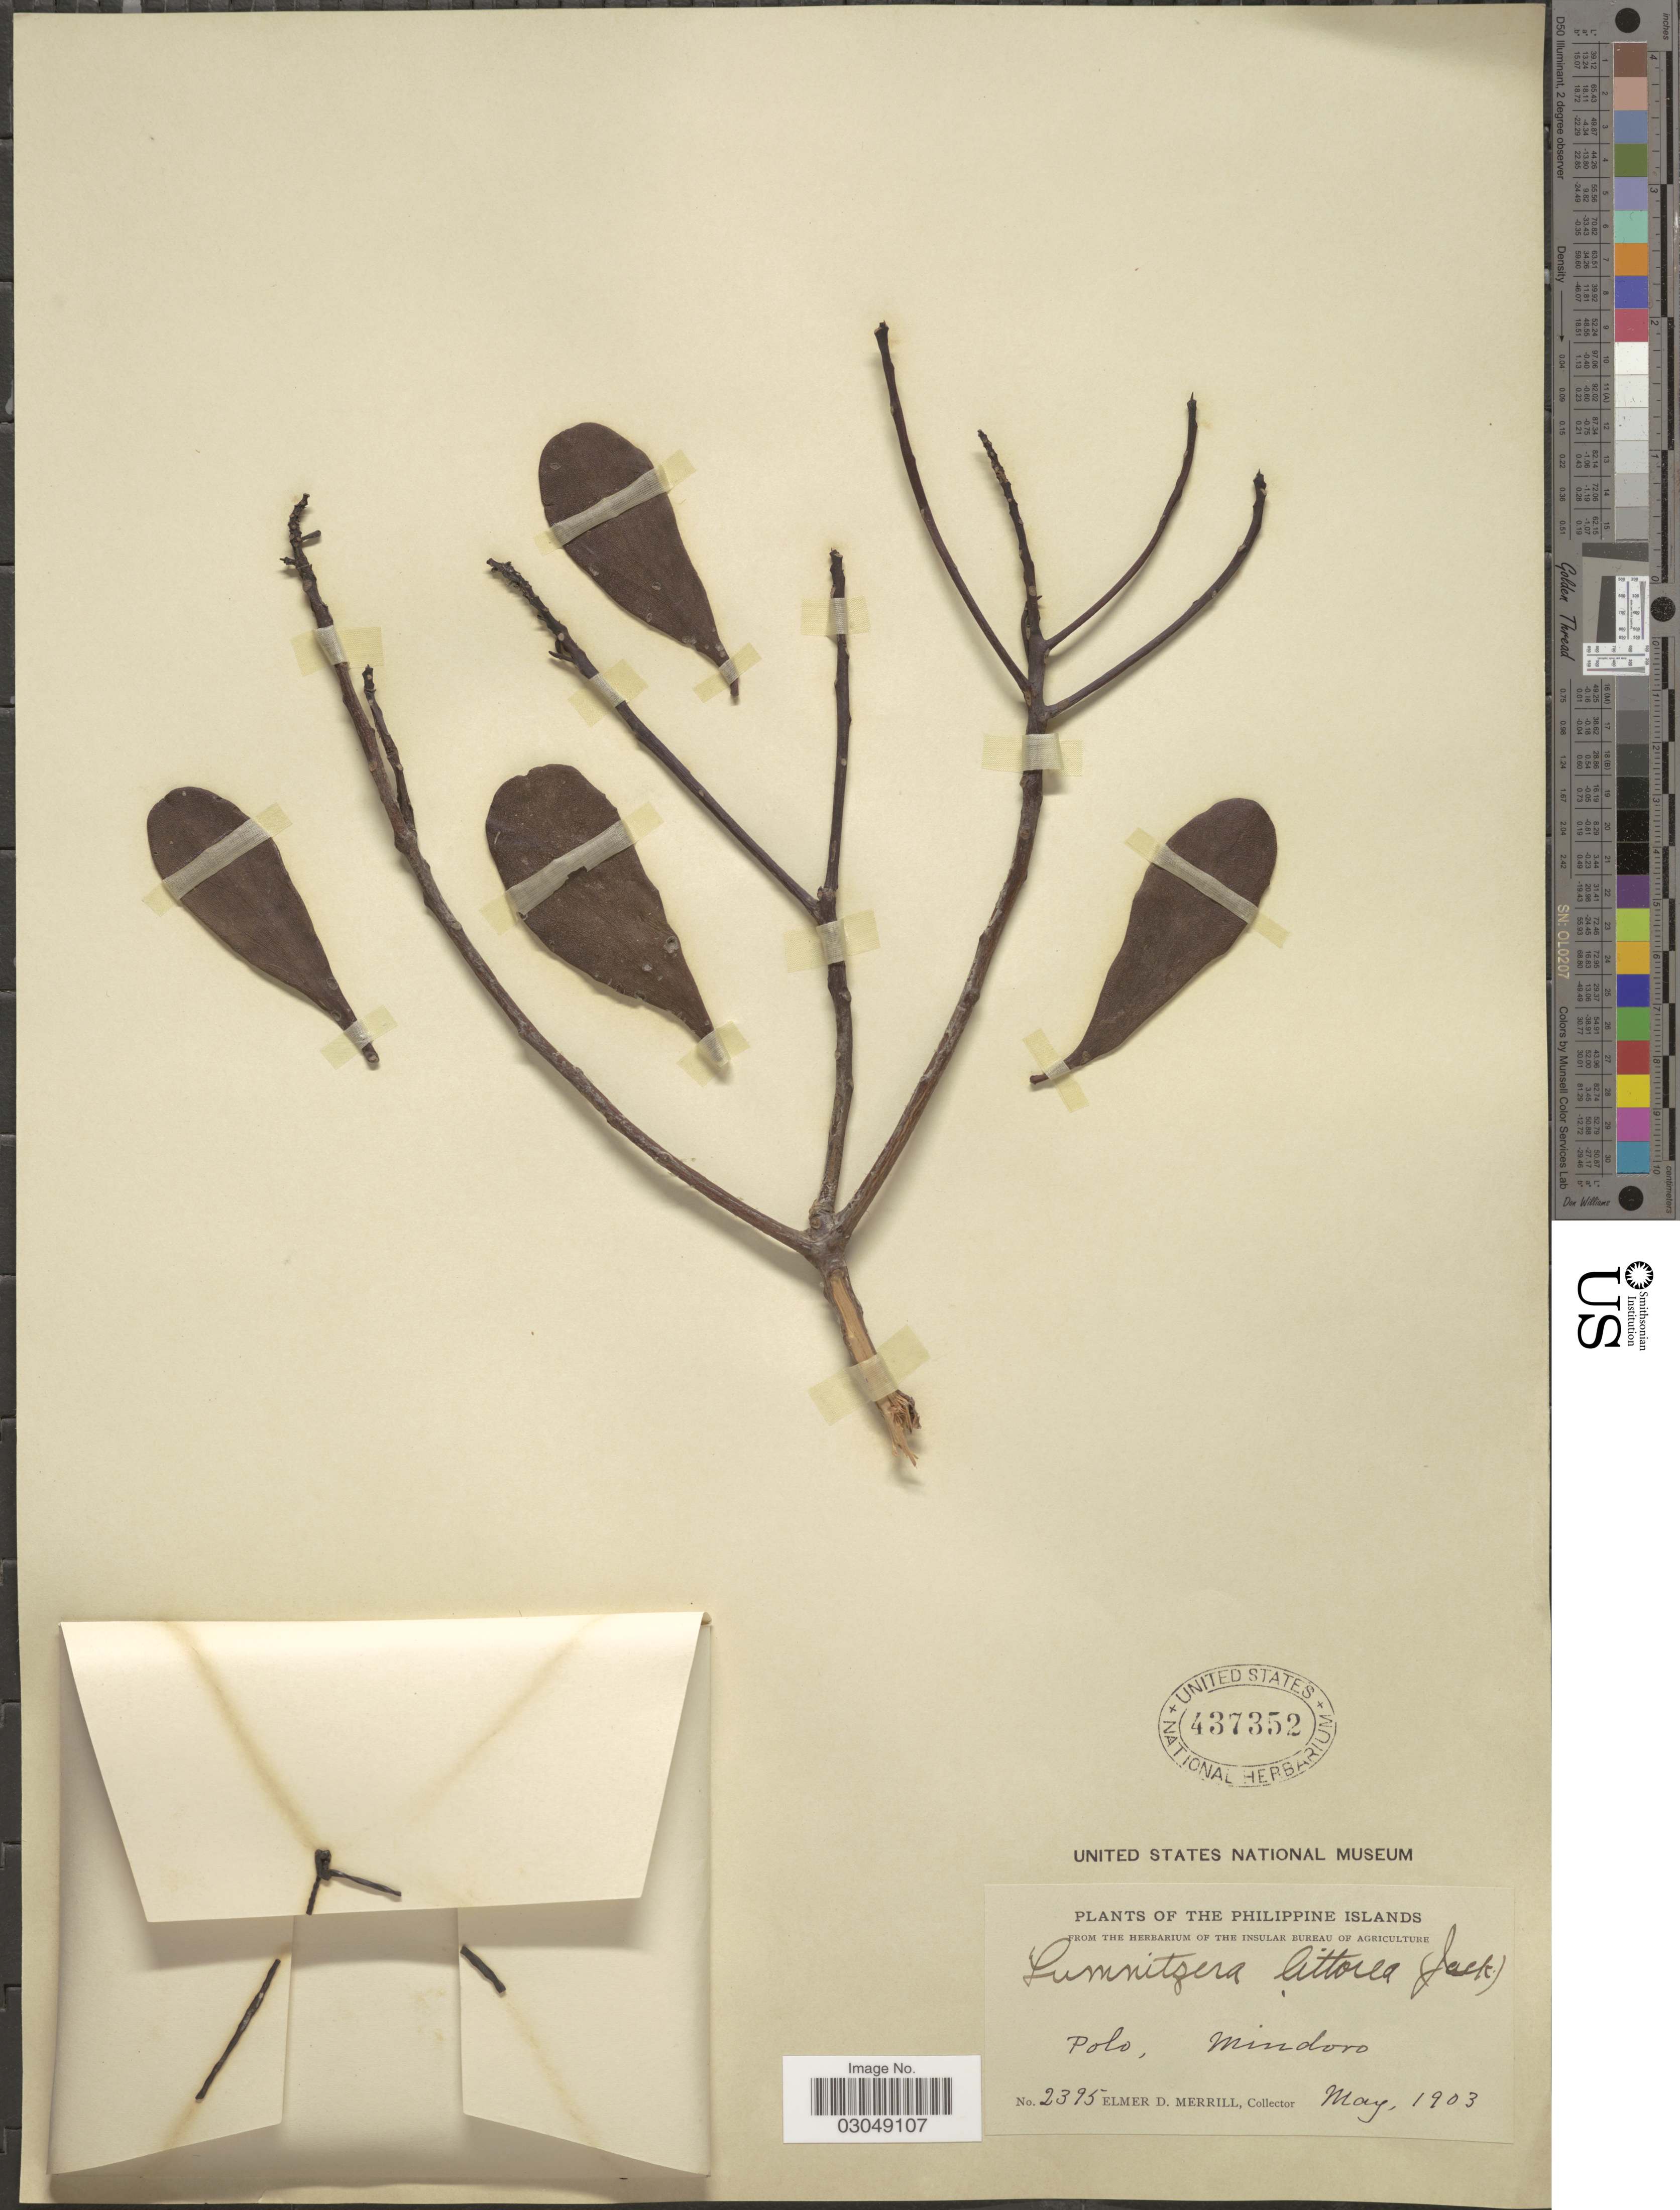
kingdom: Plantae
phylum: Tracheophyta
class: Magnoliopsida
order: Myrtales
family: Combretaceae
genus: Lumnitzera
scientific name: Lumnitzera littorea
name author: (Jack) Voight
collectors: E. D. Merrill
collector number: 2395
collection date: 1903-05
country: Philippines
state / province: Mimaropa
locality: Polo, Mindoro.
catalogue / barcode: US 437352